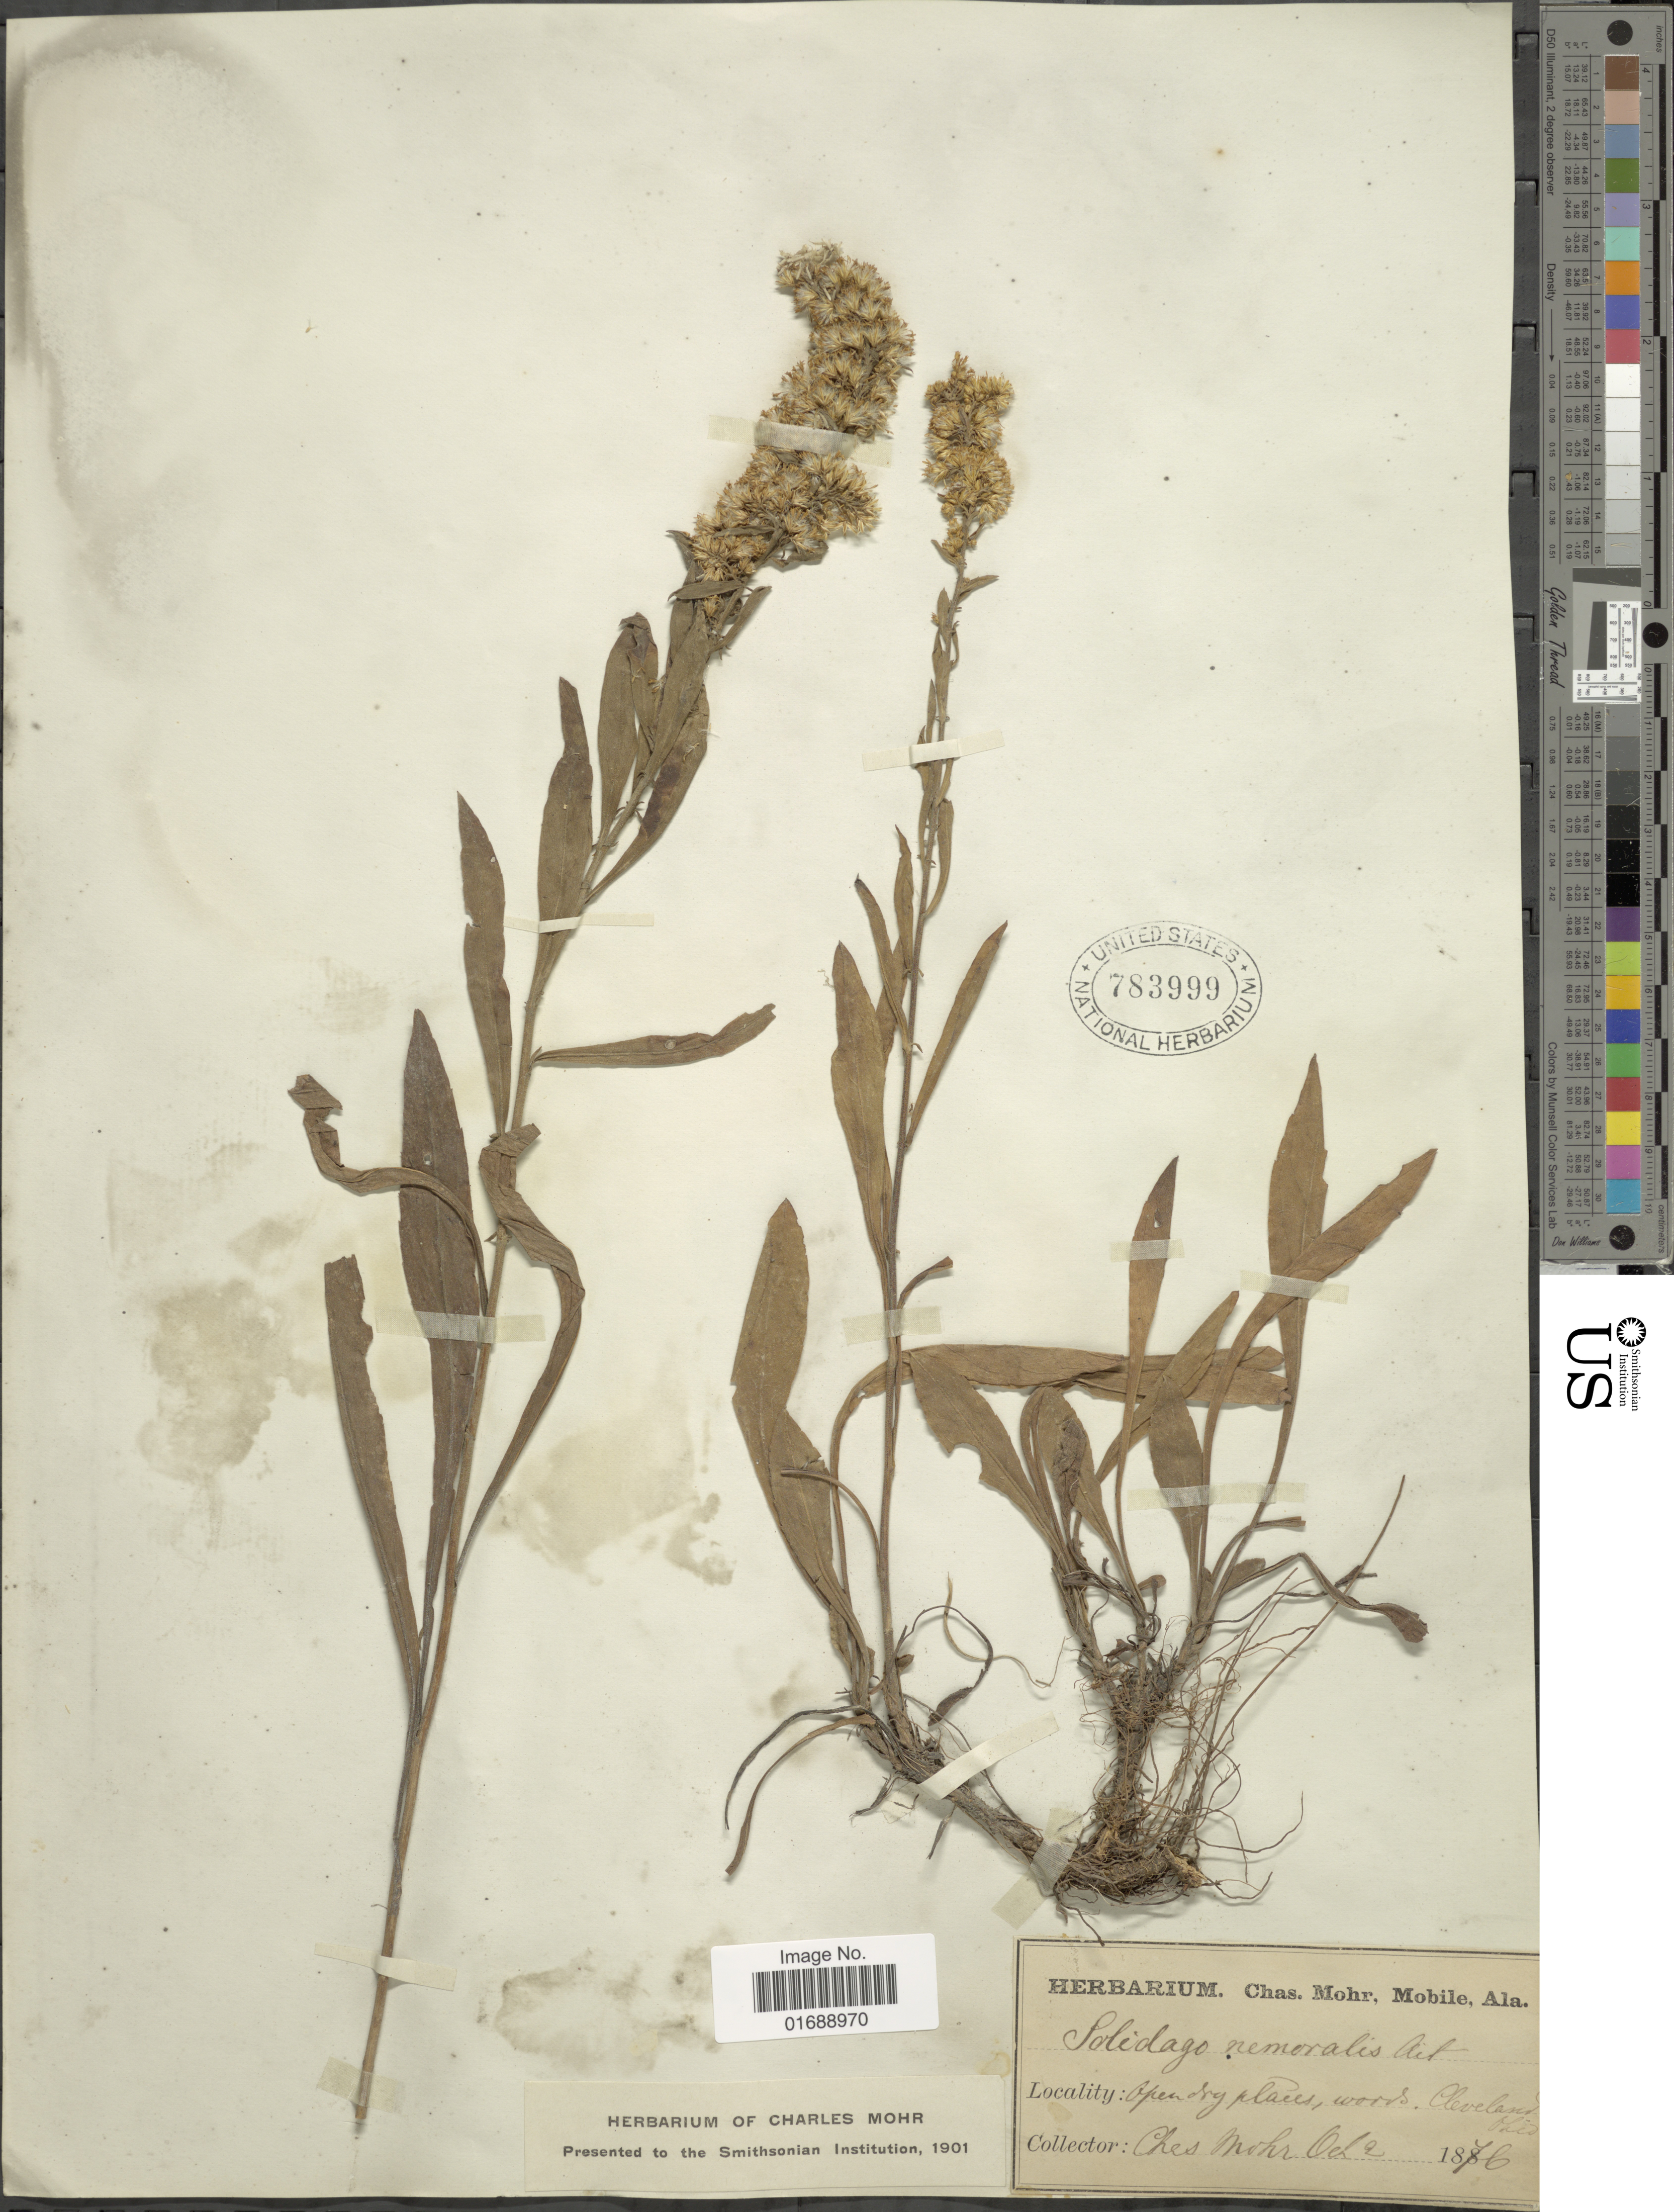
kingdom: Plantae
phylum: Tracheophyta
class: Magnoliopsida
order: Asterales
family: Asteraceae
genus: Solidago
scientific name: Solidago nemoralis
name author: Aiton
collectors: Mohr, C. T. (herbarium)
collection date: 1876-10-02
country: United States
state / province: Ohio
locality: Cleveland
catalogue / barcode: US 783999